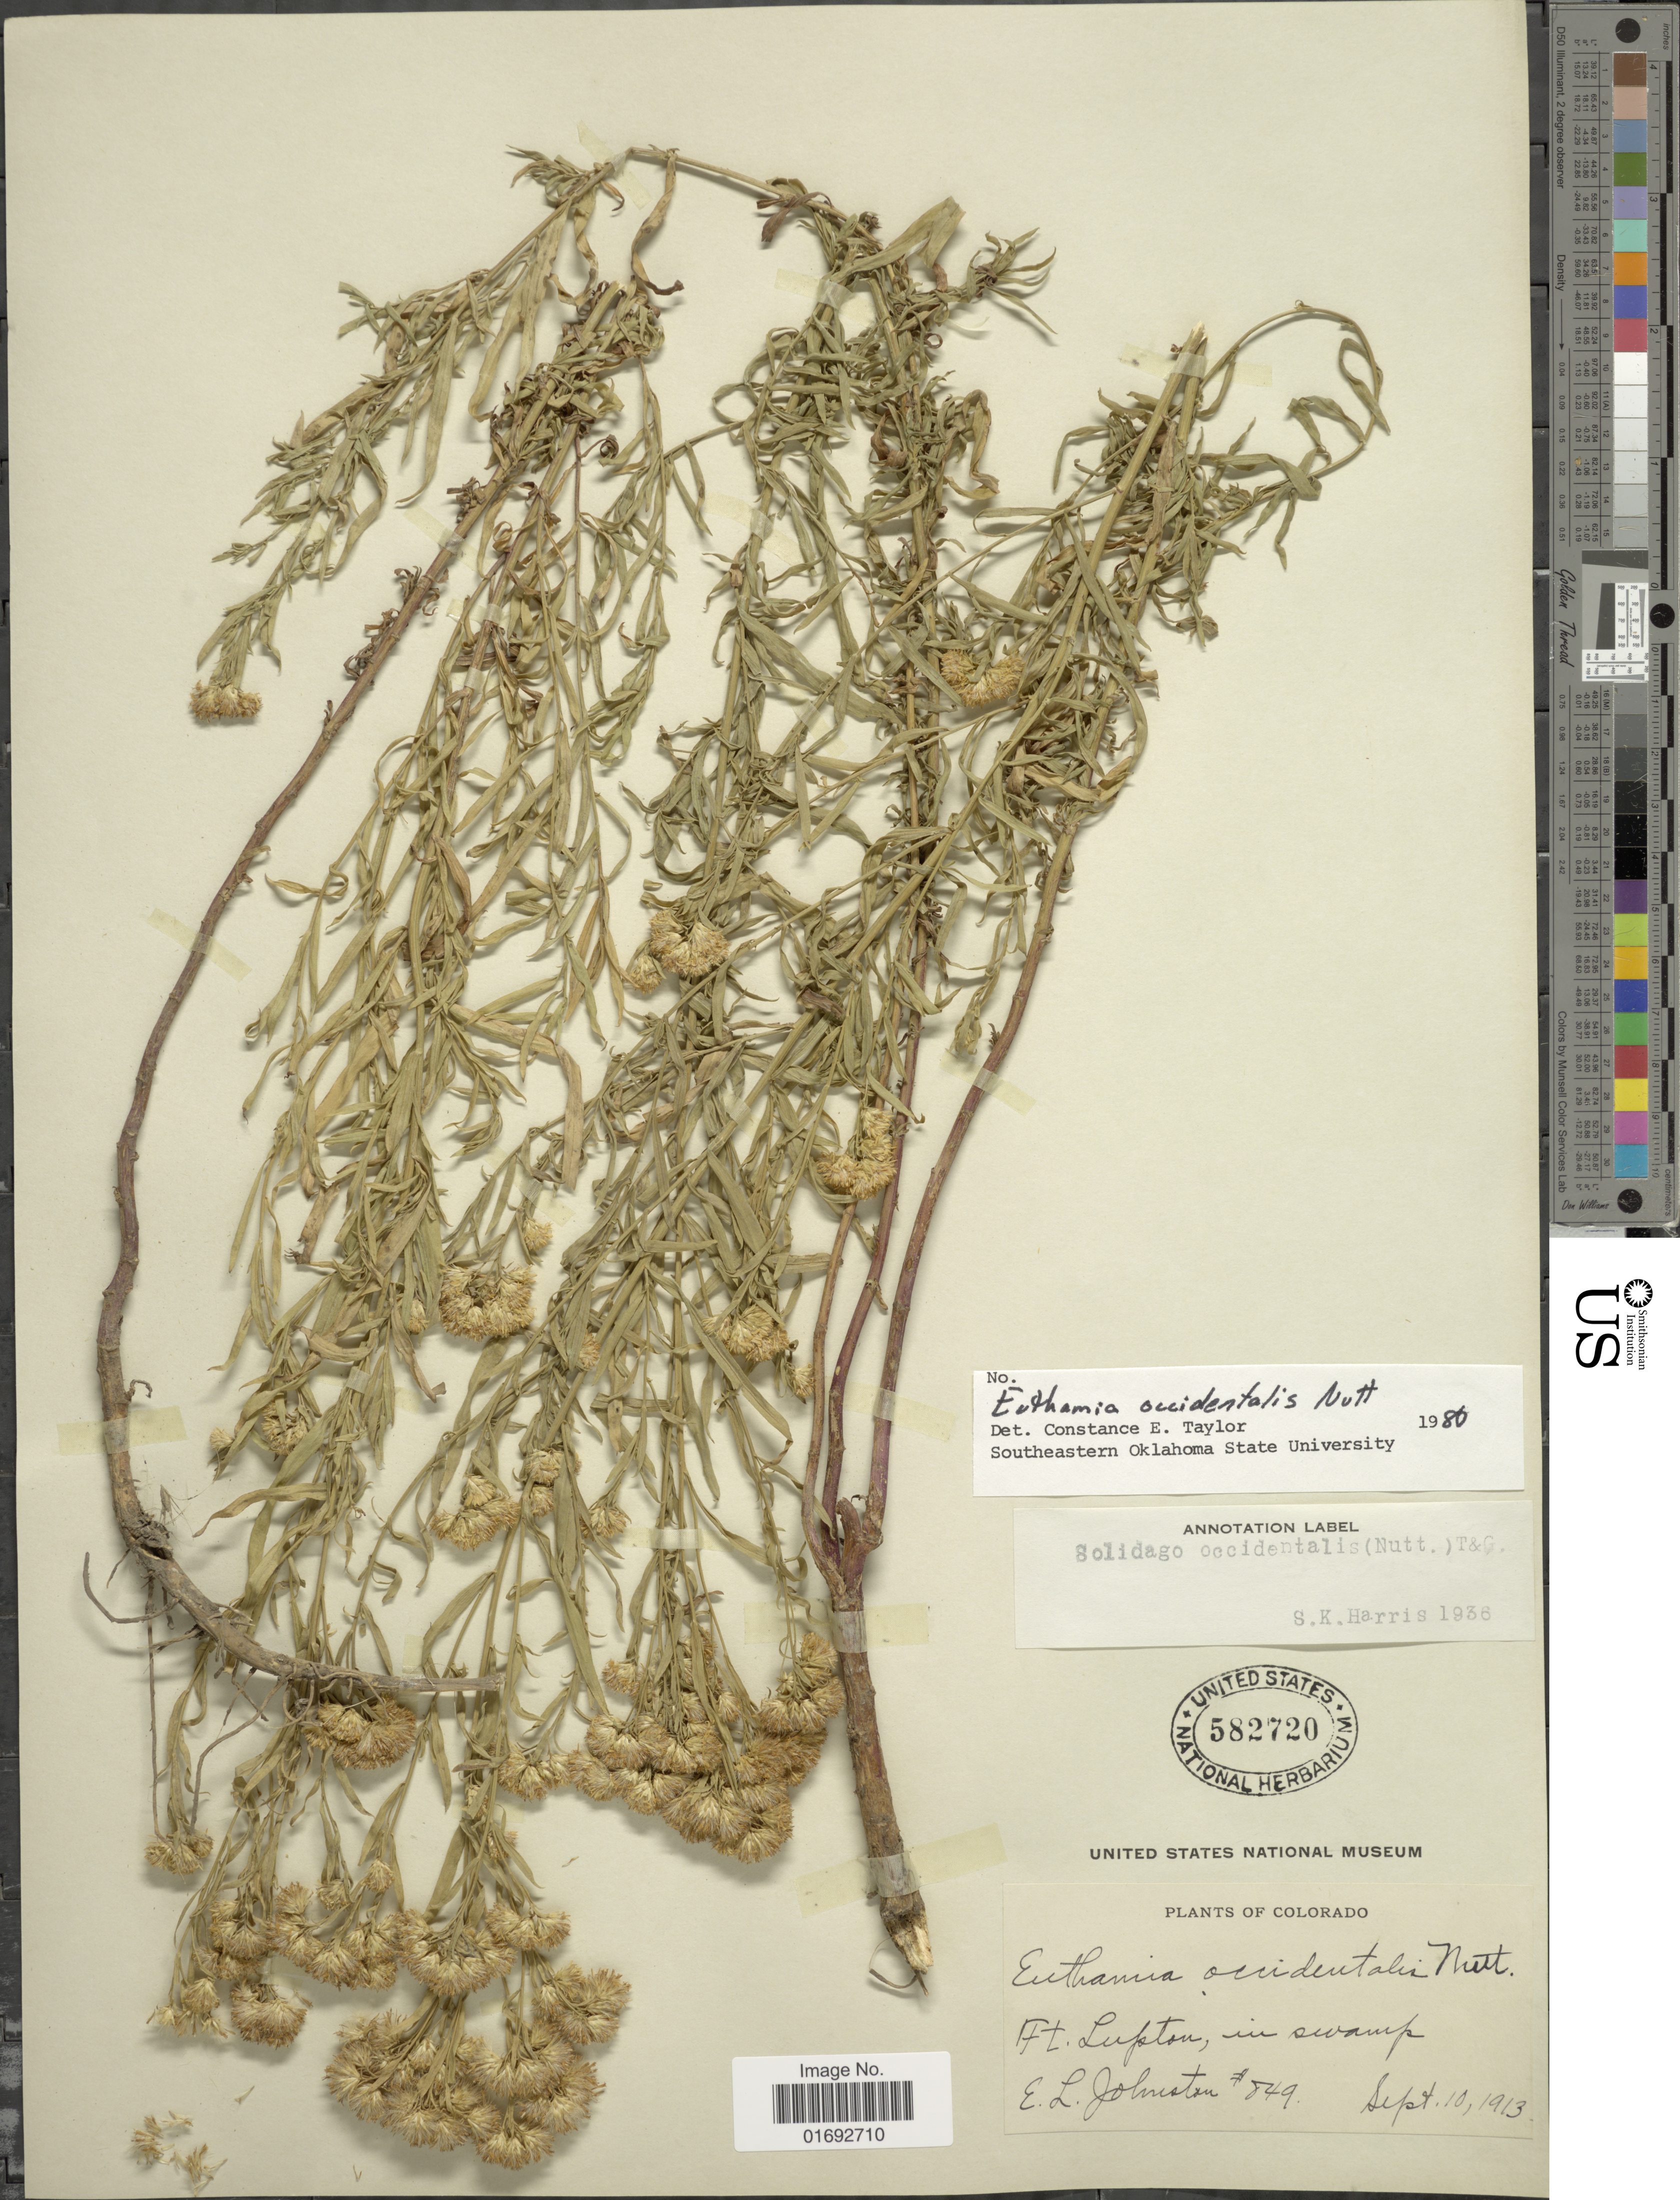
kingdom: Plantae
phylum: Tracheophyta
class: Magnoliopsida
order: Asterales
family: Asteraceae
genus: Euthamia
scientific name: Euthamia occidentalis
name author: Nutt.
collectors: E. L. Johnston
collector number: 849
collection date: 1913-09-10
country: United States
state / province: Colorado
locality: Ft. Lupton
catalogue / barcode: US 582720